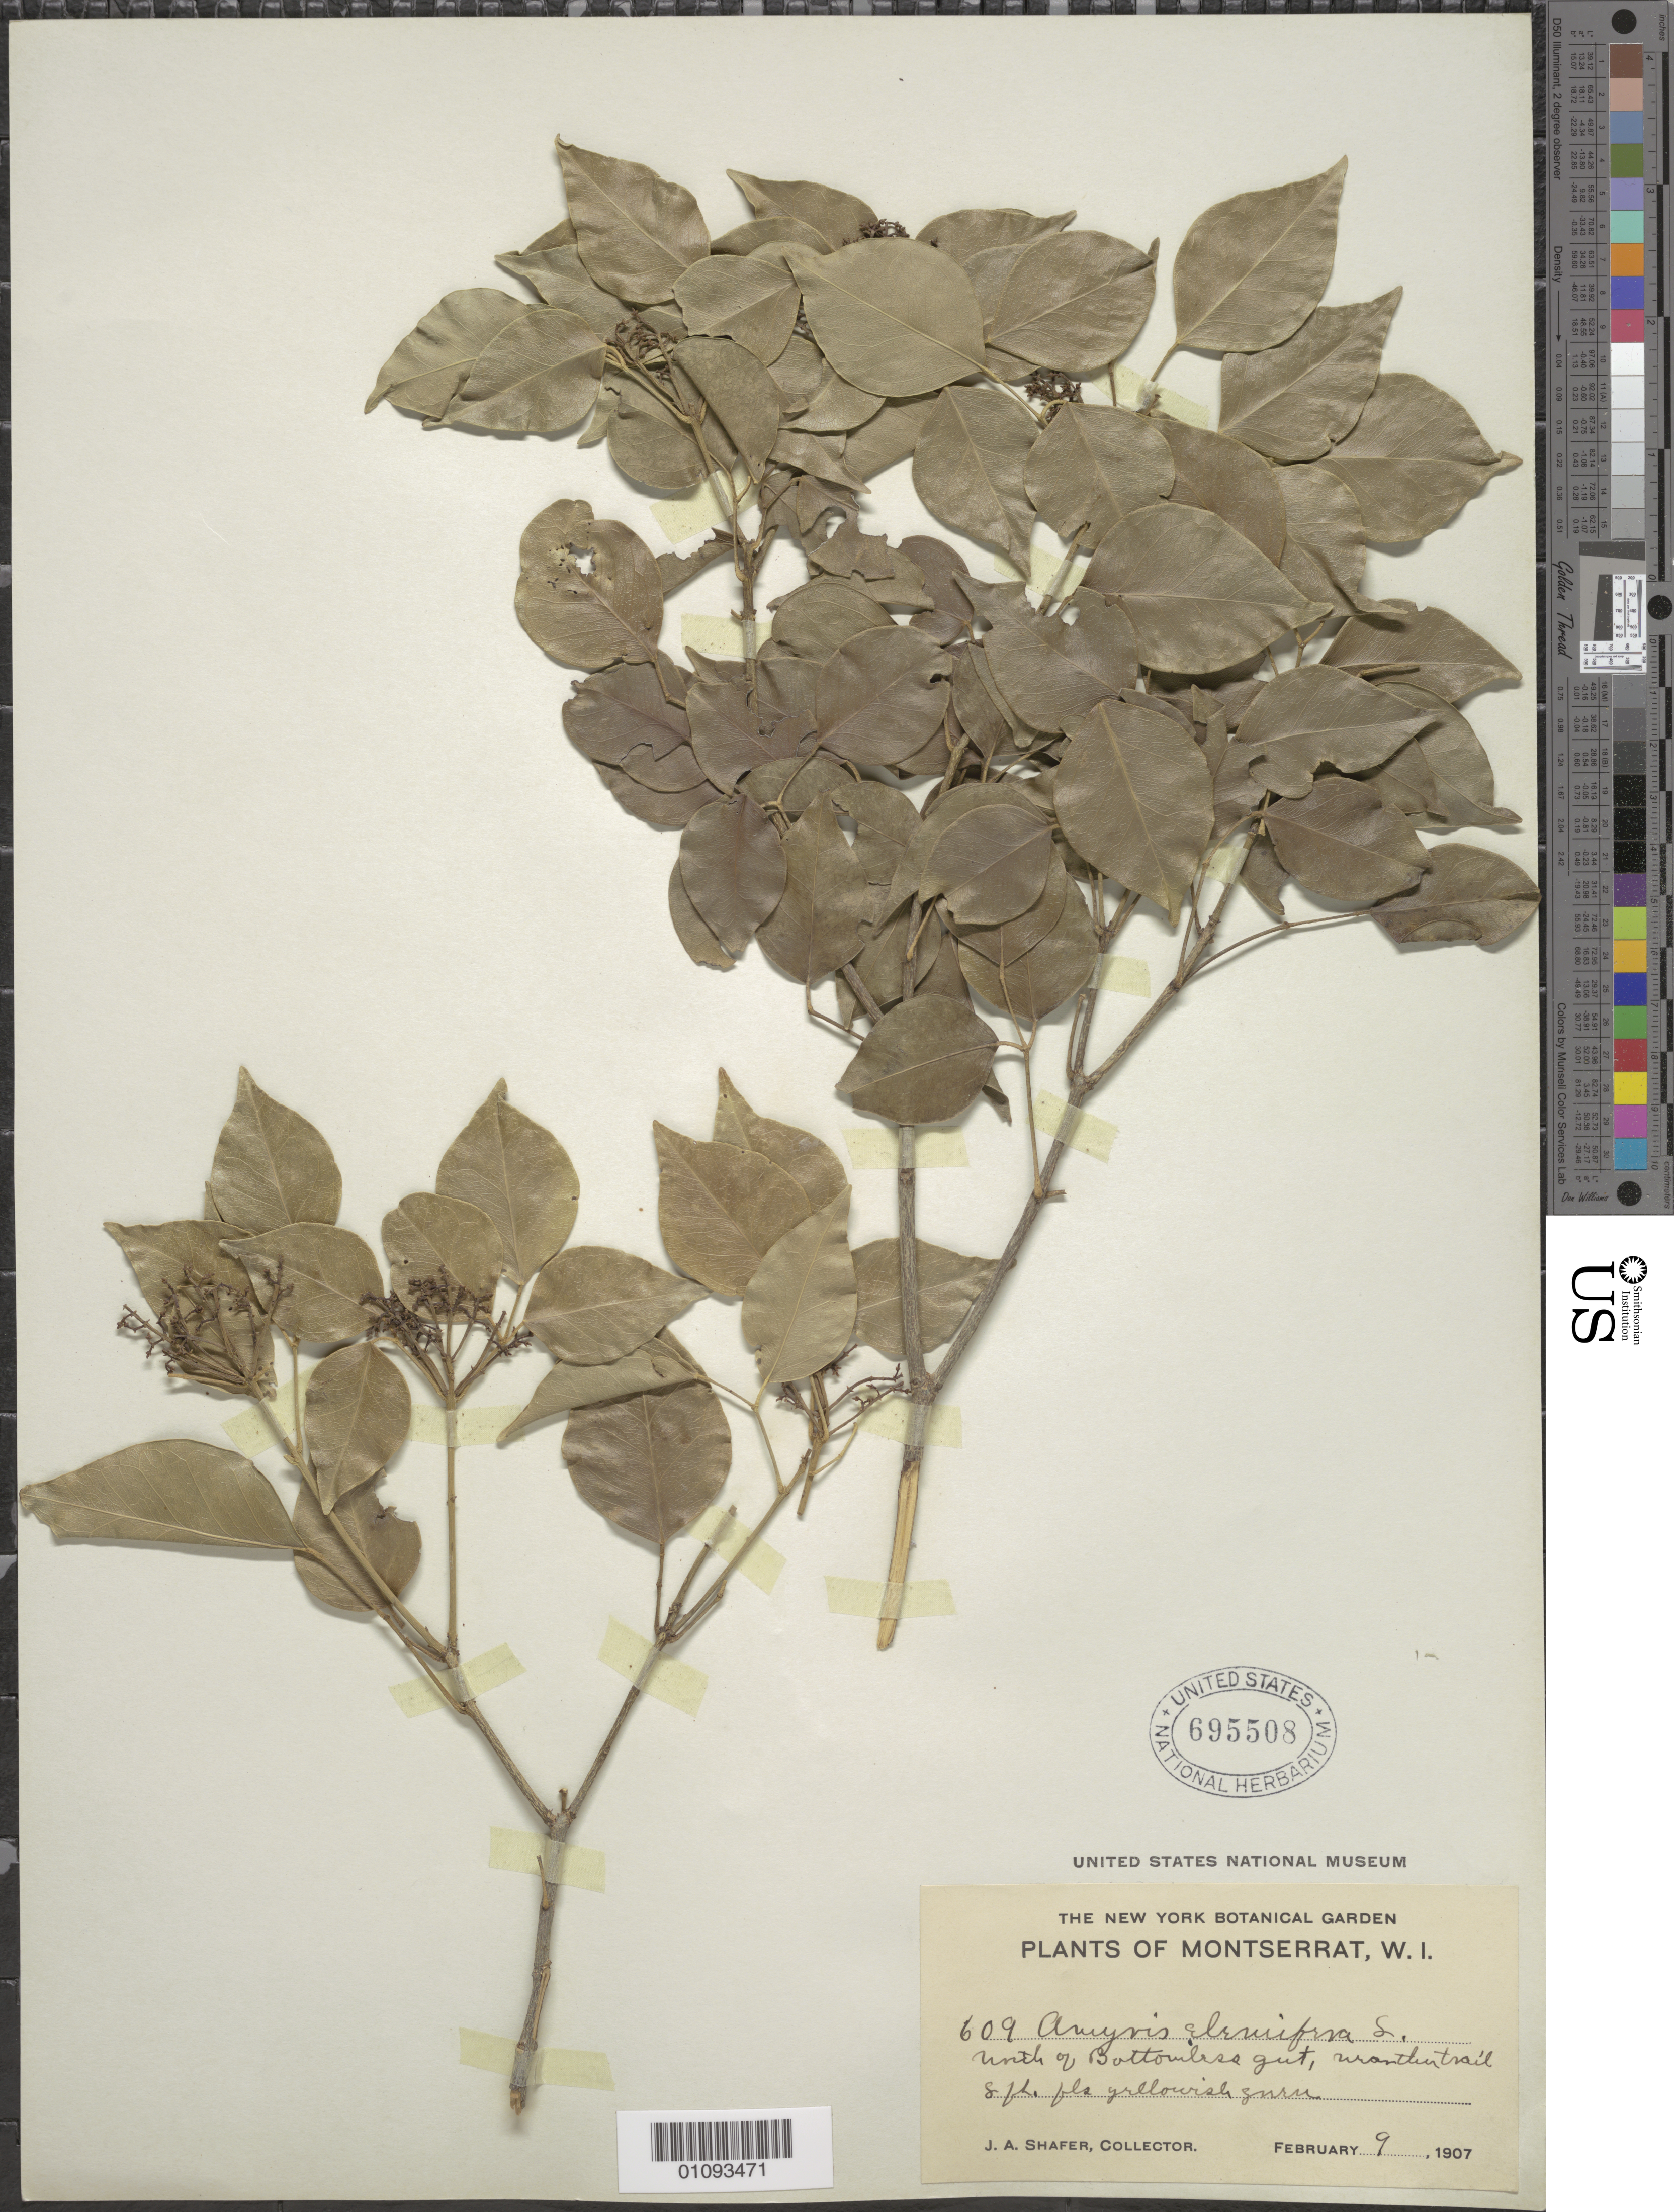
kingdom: Plantae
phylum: Tracheophyta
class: Magnoliopsida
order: Sapindales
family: Rutaceae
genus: Amyris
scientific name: Amyris elemifera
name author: L.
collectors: J. A. Shafer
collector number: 609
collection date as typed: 09 Feb 1907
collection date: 1907-02-09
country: Montserrat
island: Montserrat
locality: N of Bottomless gut, mountain trail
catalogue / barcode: US 695508